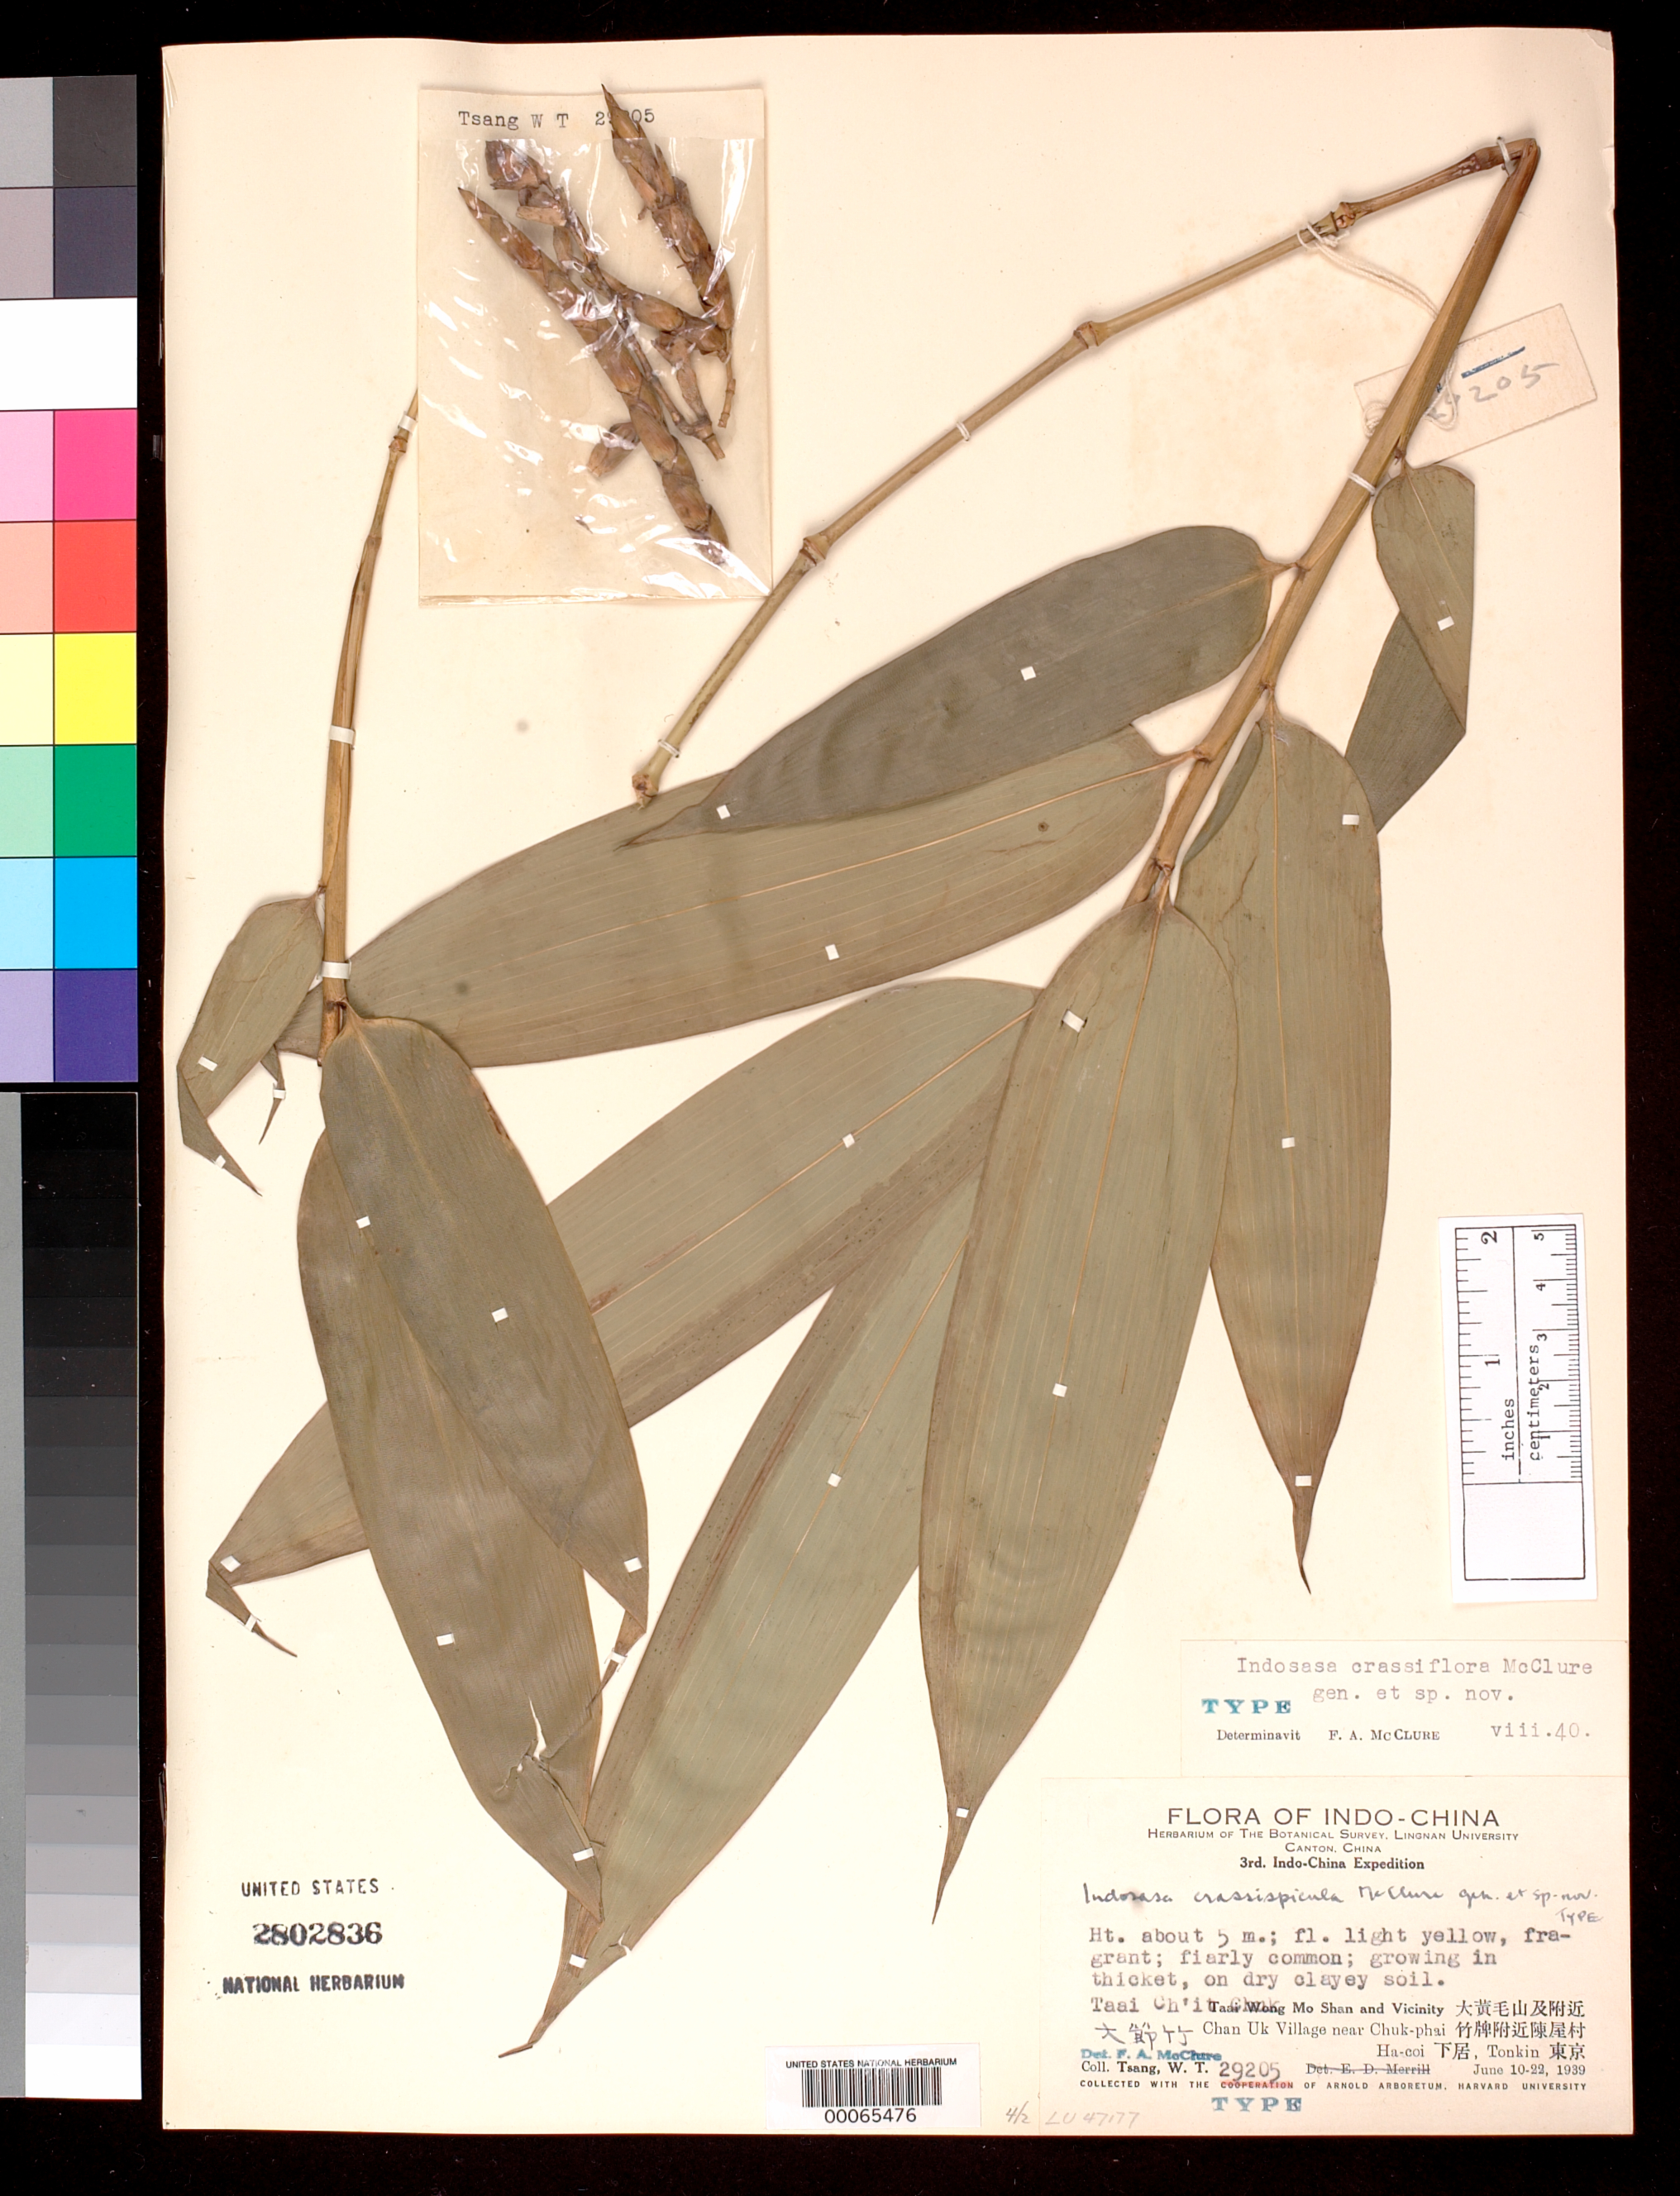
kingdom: Plantae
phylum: Tracheophyta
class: Liliopsida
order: Poales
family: Poaceae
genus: Indosasa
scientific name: Indosasa crassiflora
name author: McClure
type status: Holotype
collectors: W. T. Tsang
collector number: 29205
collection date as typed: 10 Jun 1939 to 22 Jun 1939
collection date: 1939-06-10/1939-06-22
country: Vietnam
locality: Taai Wong Mo Shan and vicinity, near Chan Uk village.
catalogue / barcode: US 2802836